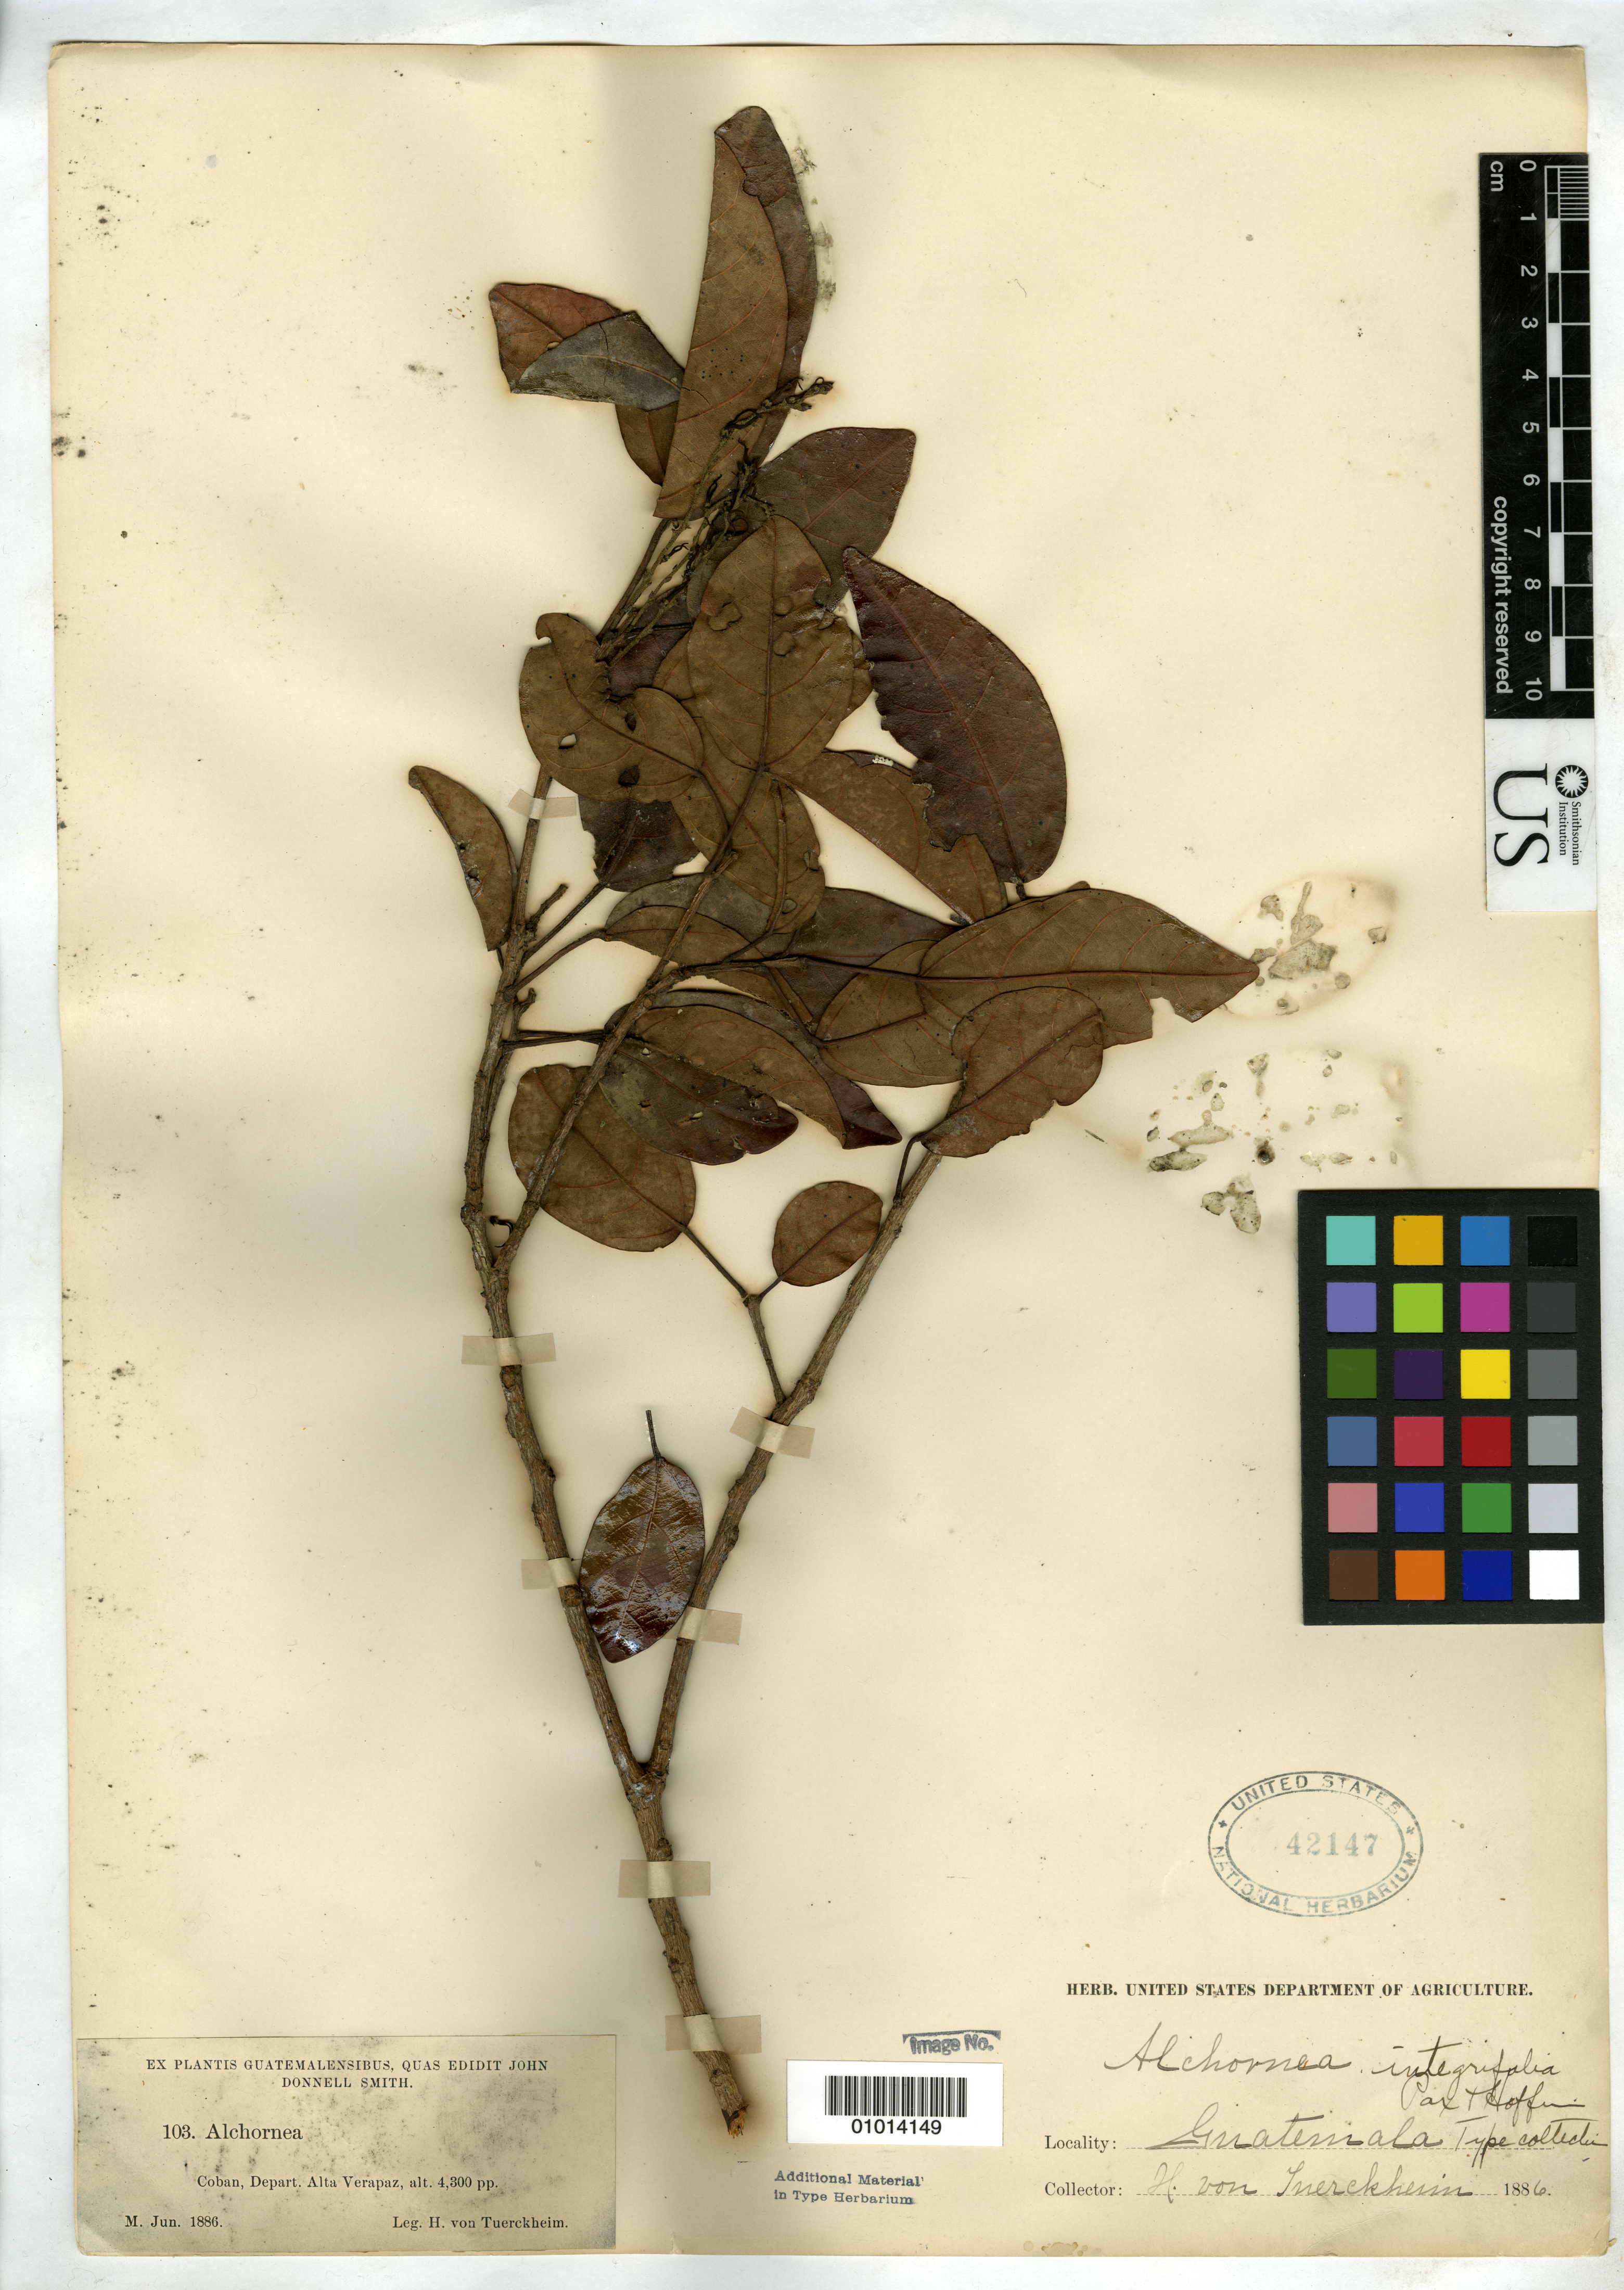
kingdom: Plantae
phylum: Tracheophyta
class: Magnoliopsida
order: Malpighiales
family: Euphorbiaceae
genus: Alchornea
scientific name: Alchornea integrifolia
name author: Pax & K. Hoffm. in Engl.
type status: Isotype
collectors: H. von Türckheim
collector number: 103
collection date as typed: Jun 1886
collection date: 1886-06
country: Guatemala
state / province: Alta Verapaz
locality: Coban.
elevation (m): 1311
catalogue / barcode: US 42147